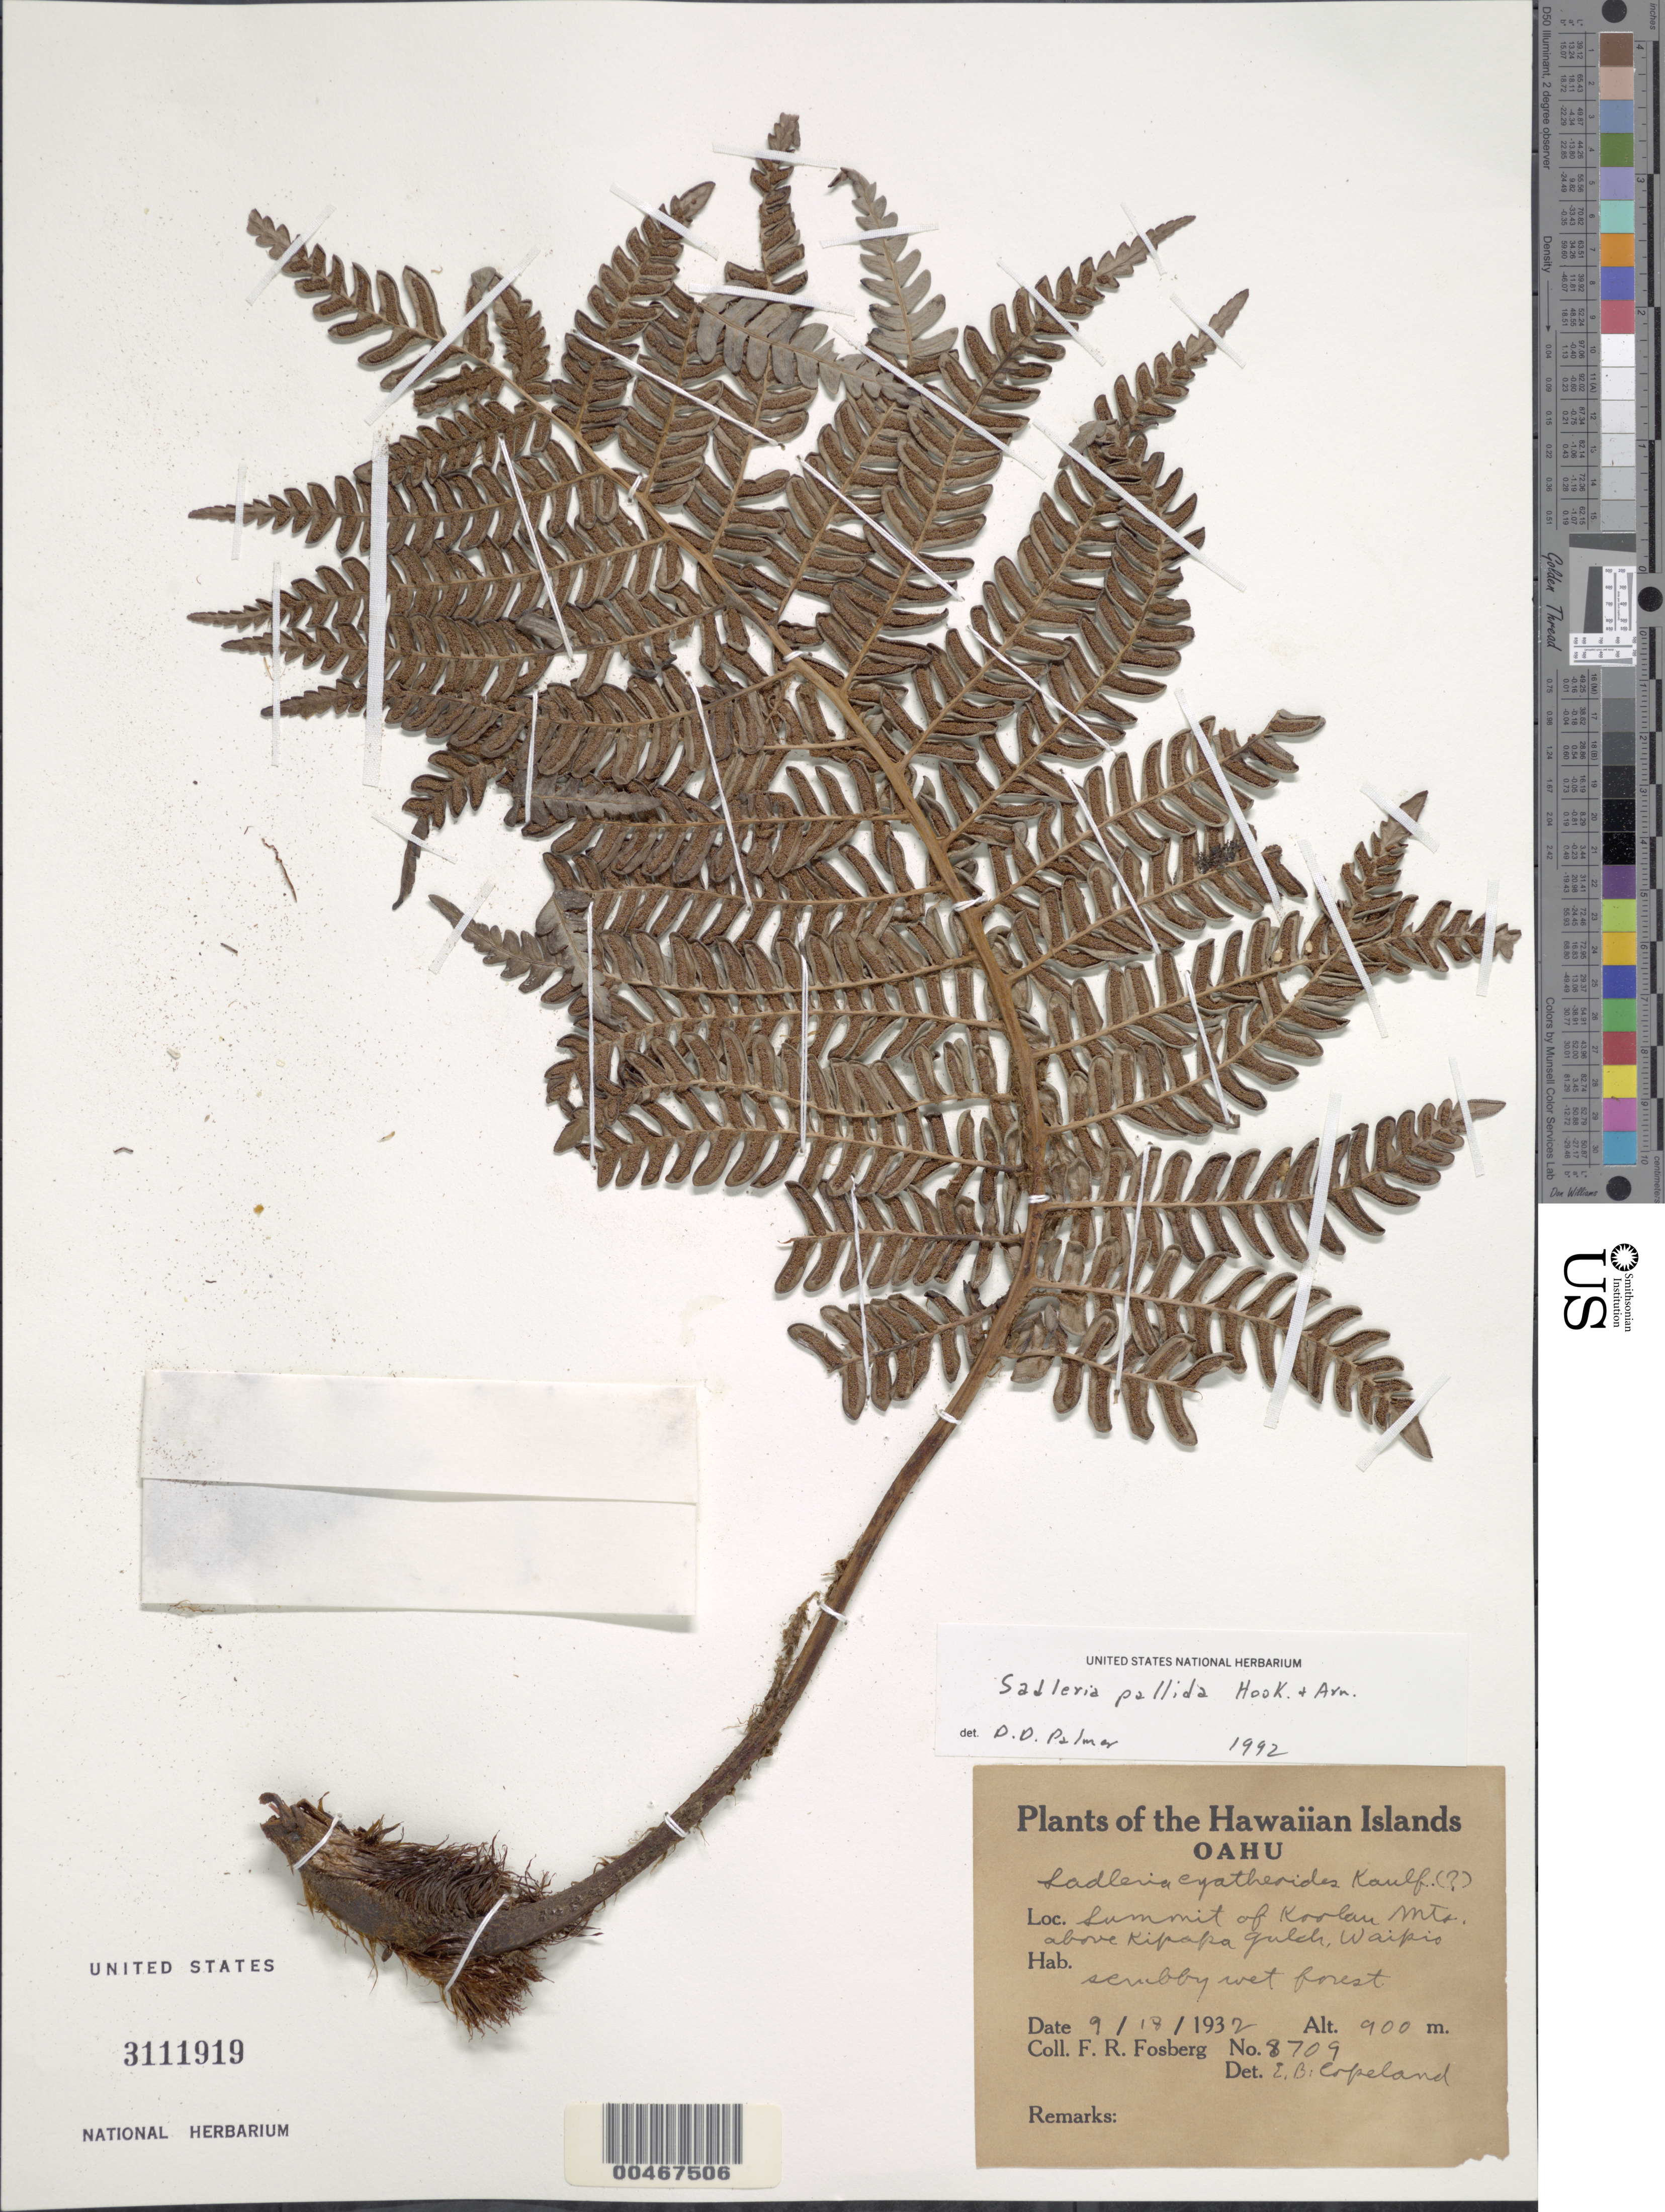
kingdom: Plantae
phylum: Tracheophyta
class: Polypodiopsida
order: Polypodiales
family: Blechnaceae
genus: Sadleria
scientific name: Sadleria pallida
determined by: Copeland, L. B.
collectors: F. R. Fosberg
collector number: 8709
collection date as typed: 18 Sep 1932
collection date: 1932-09-18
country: United States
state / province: Hawaii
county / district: Honolulu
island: Oahu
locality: Summit of Koolau Mts. above Kipapa Gulch, Waipio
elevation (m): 900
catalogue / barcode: US 3111919